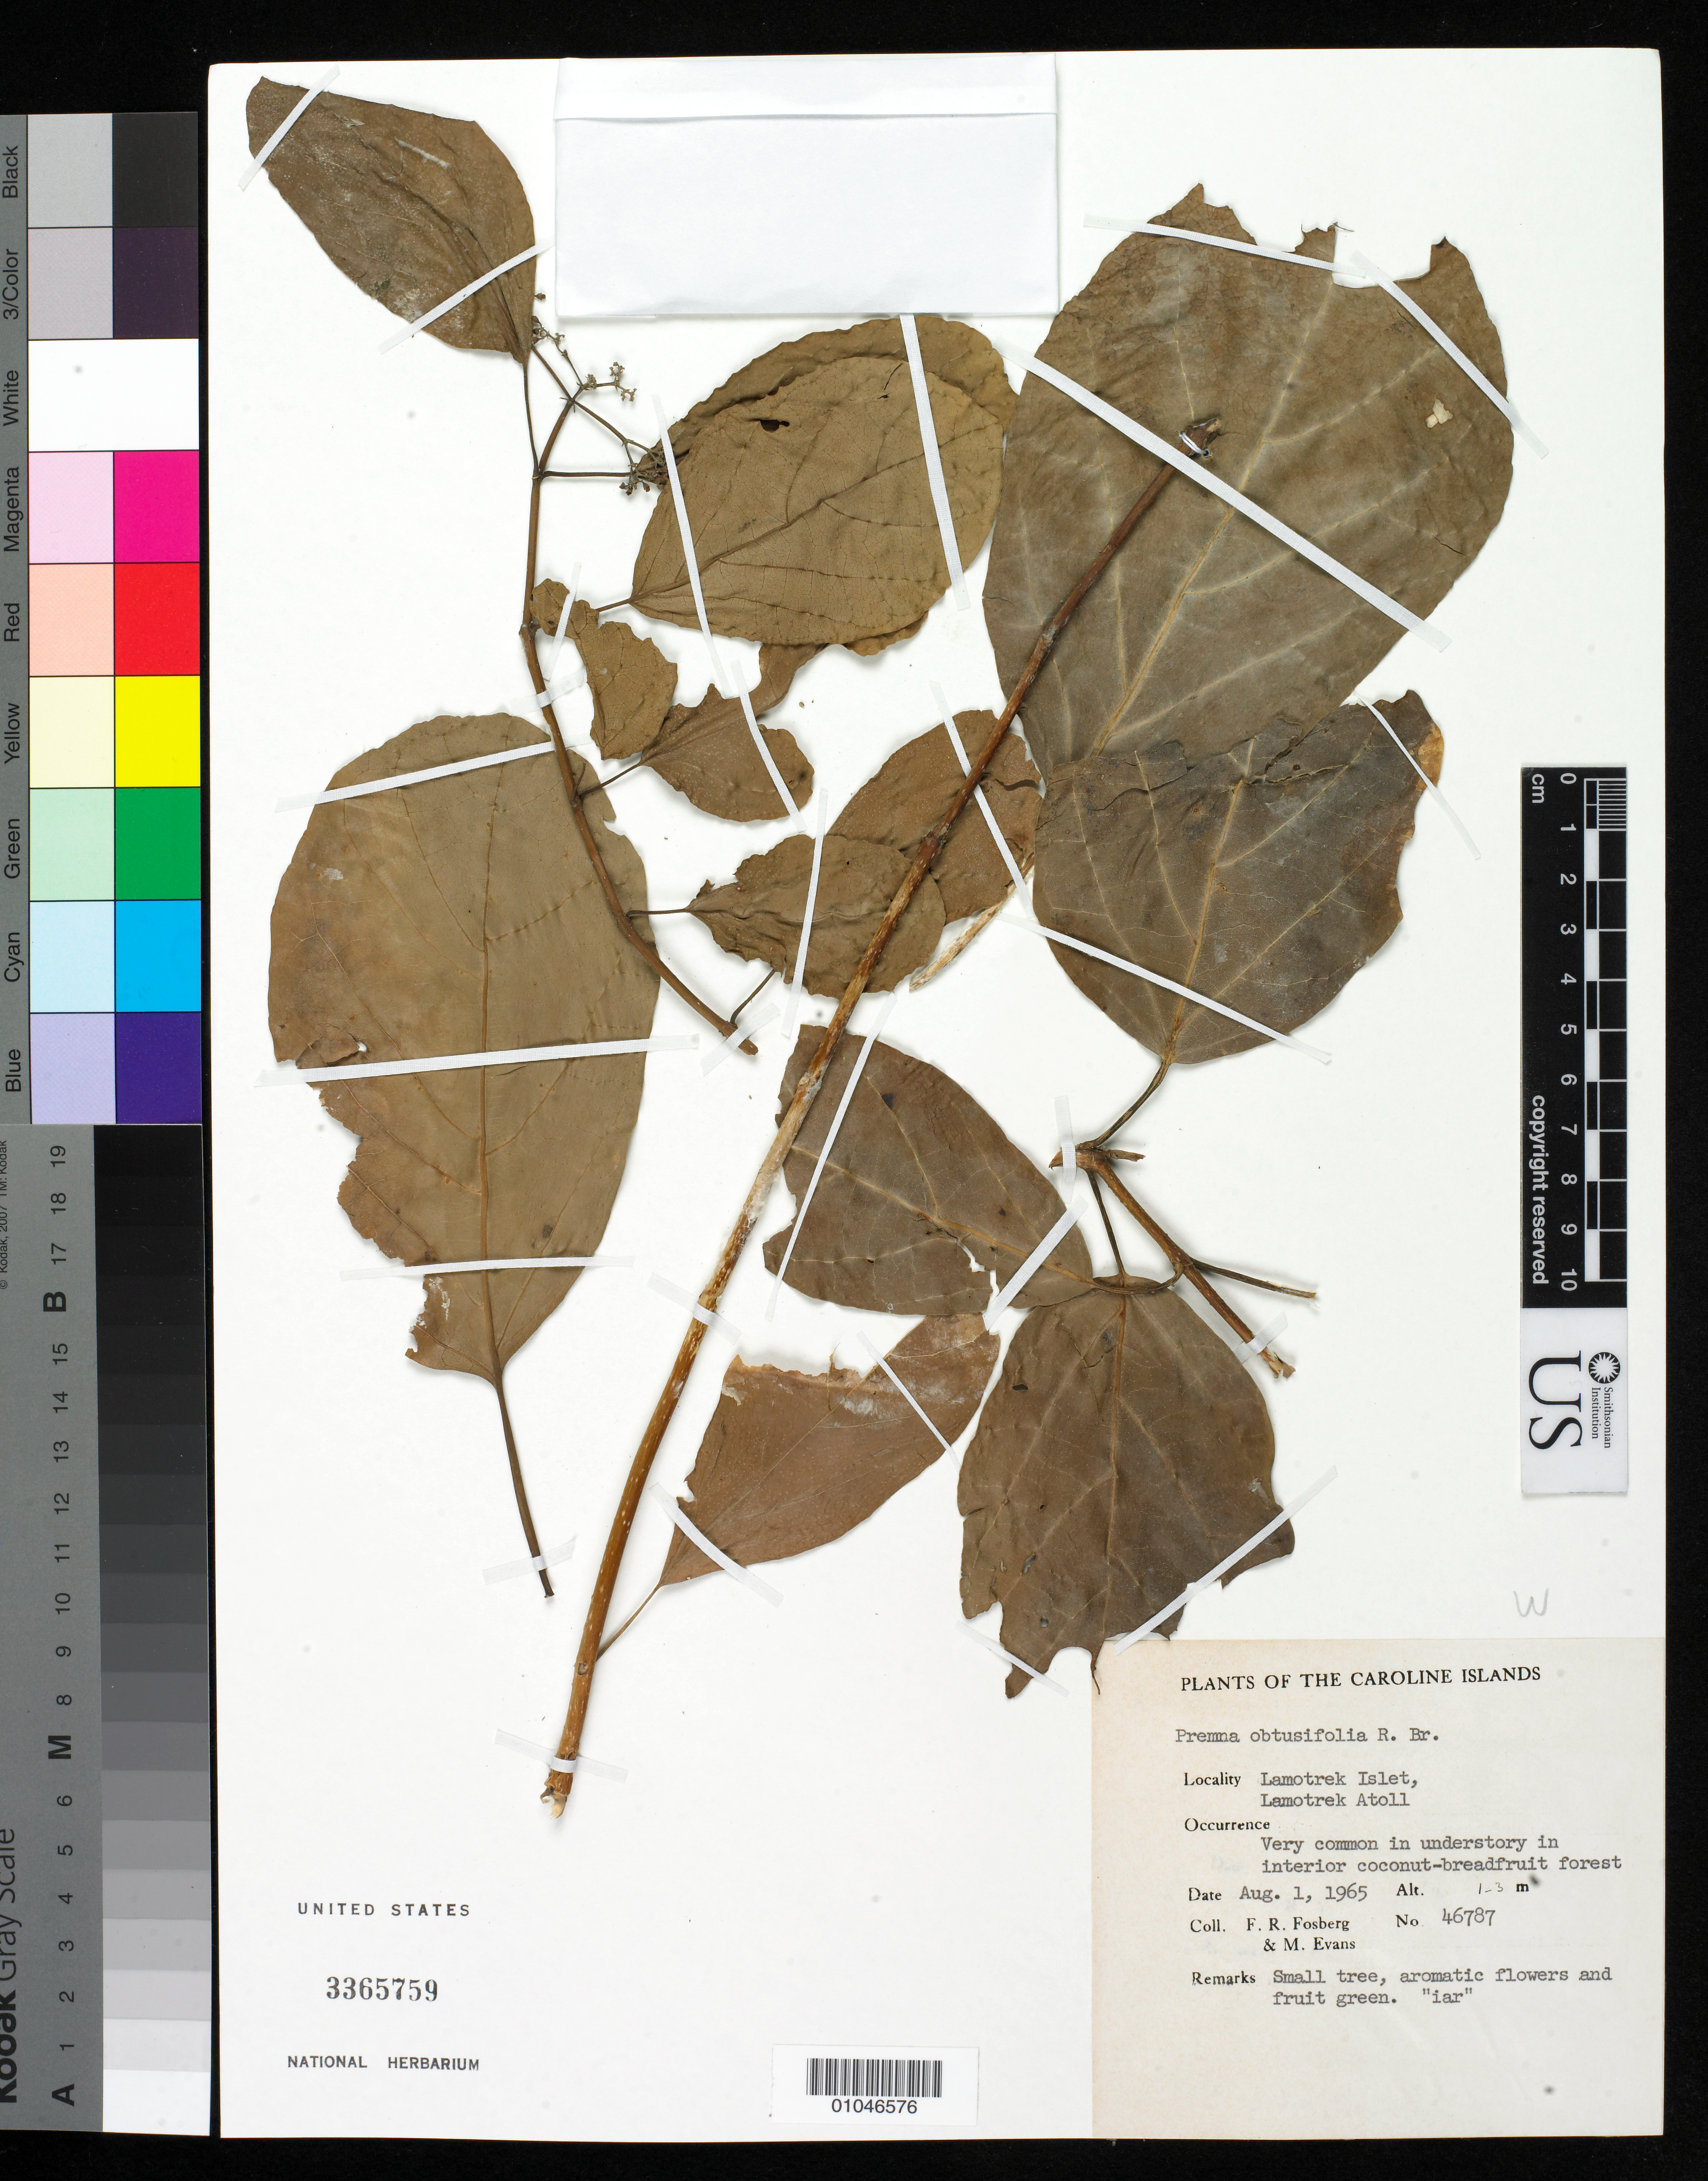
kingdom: Plantae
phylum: Tracheophyta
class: Magnoliopsida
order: Lamiales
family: Lamiaceae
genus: Premna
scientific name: Premna obtusifolia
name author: R. Br.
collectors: F. R. Fosberg & M. Evans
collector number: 46787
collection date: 1965-08-01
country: Micronesia, Federated States of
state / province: Yap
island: Lamotrek Atoll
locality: Lamotrek Islet, Lamotrek Atoll, Caroline Islands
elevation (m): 1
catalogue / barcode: US 3365759